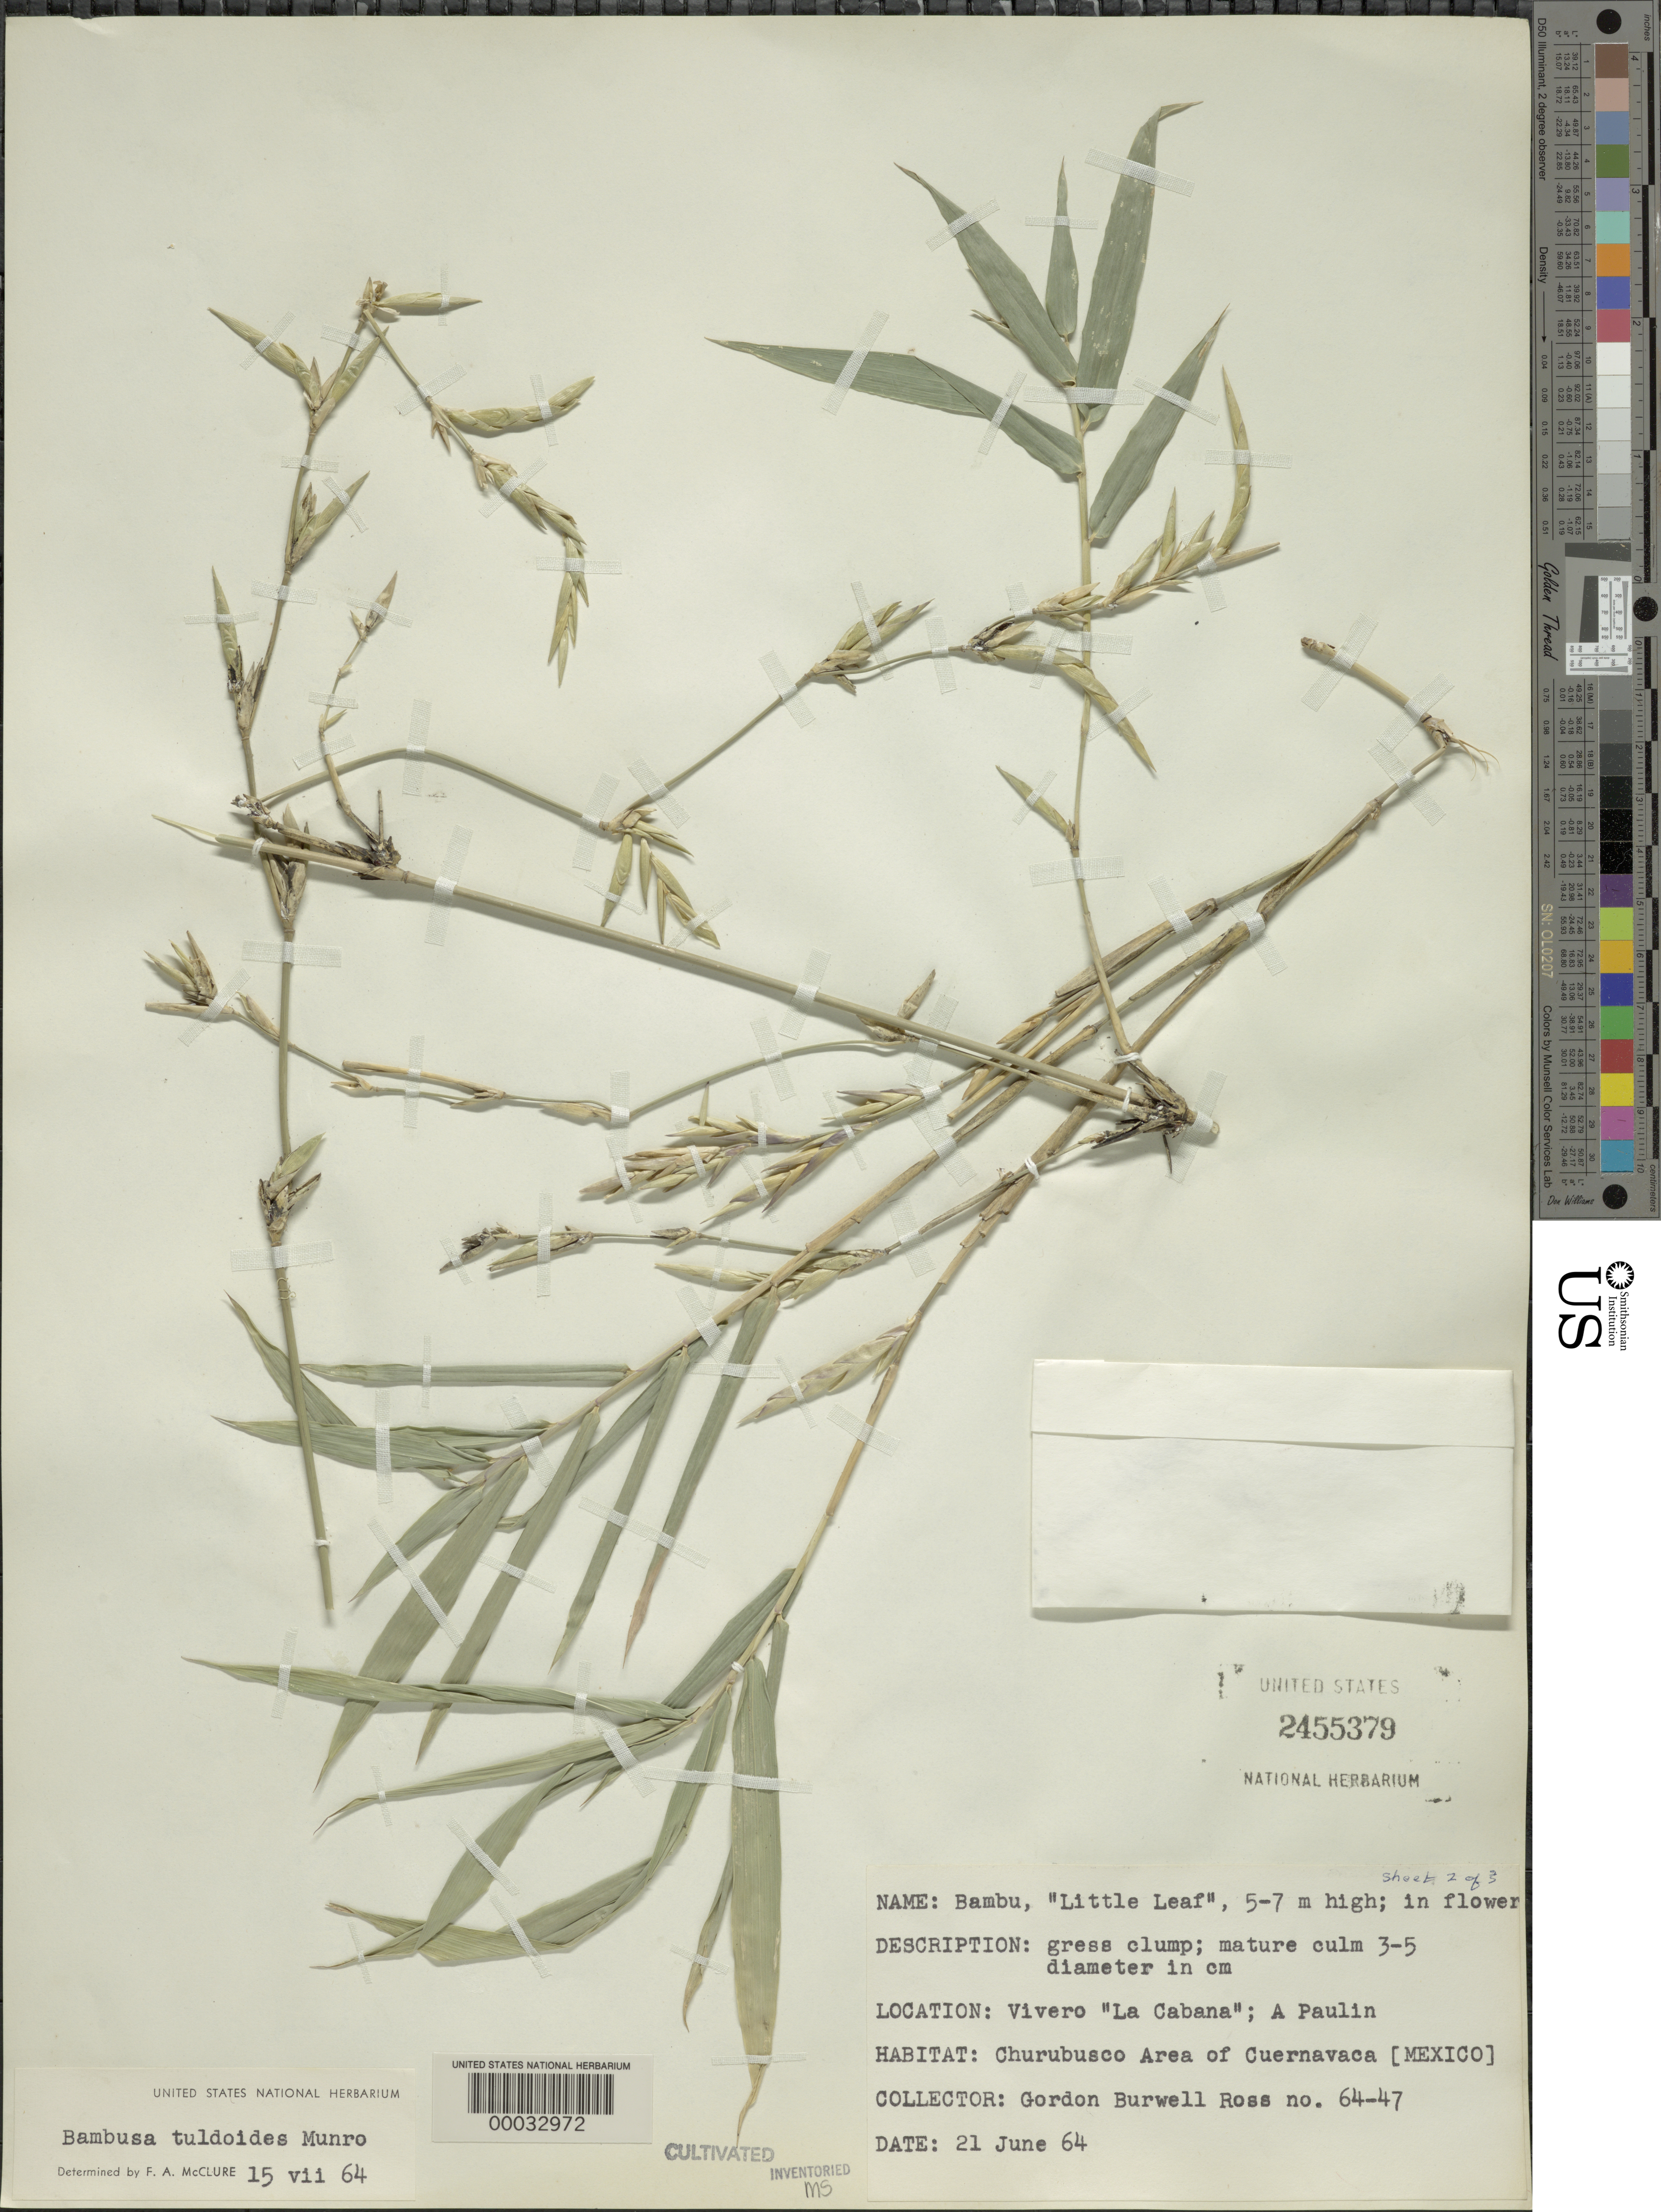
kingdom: Plantae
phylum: Tracheophyta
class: Liliopsida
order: Poales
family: Poaceae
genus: Bambusa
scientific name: Bambusa tuldoides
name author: Munro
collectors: G. B. Ross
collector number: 64-47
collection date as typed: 21 Jun 1964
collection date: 1964-06-21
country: Mexico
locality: Vivero, apaulin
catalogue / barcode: US 2455379